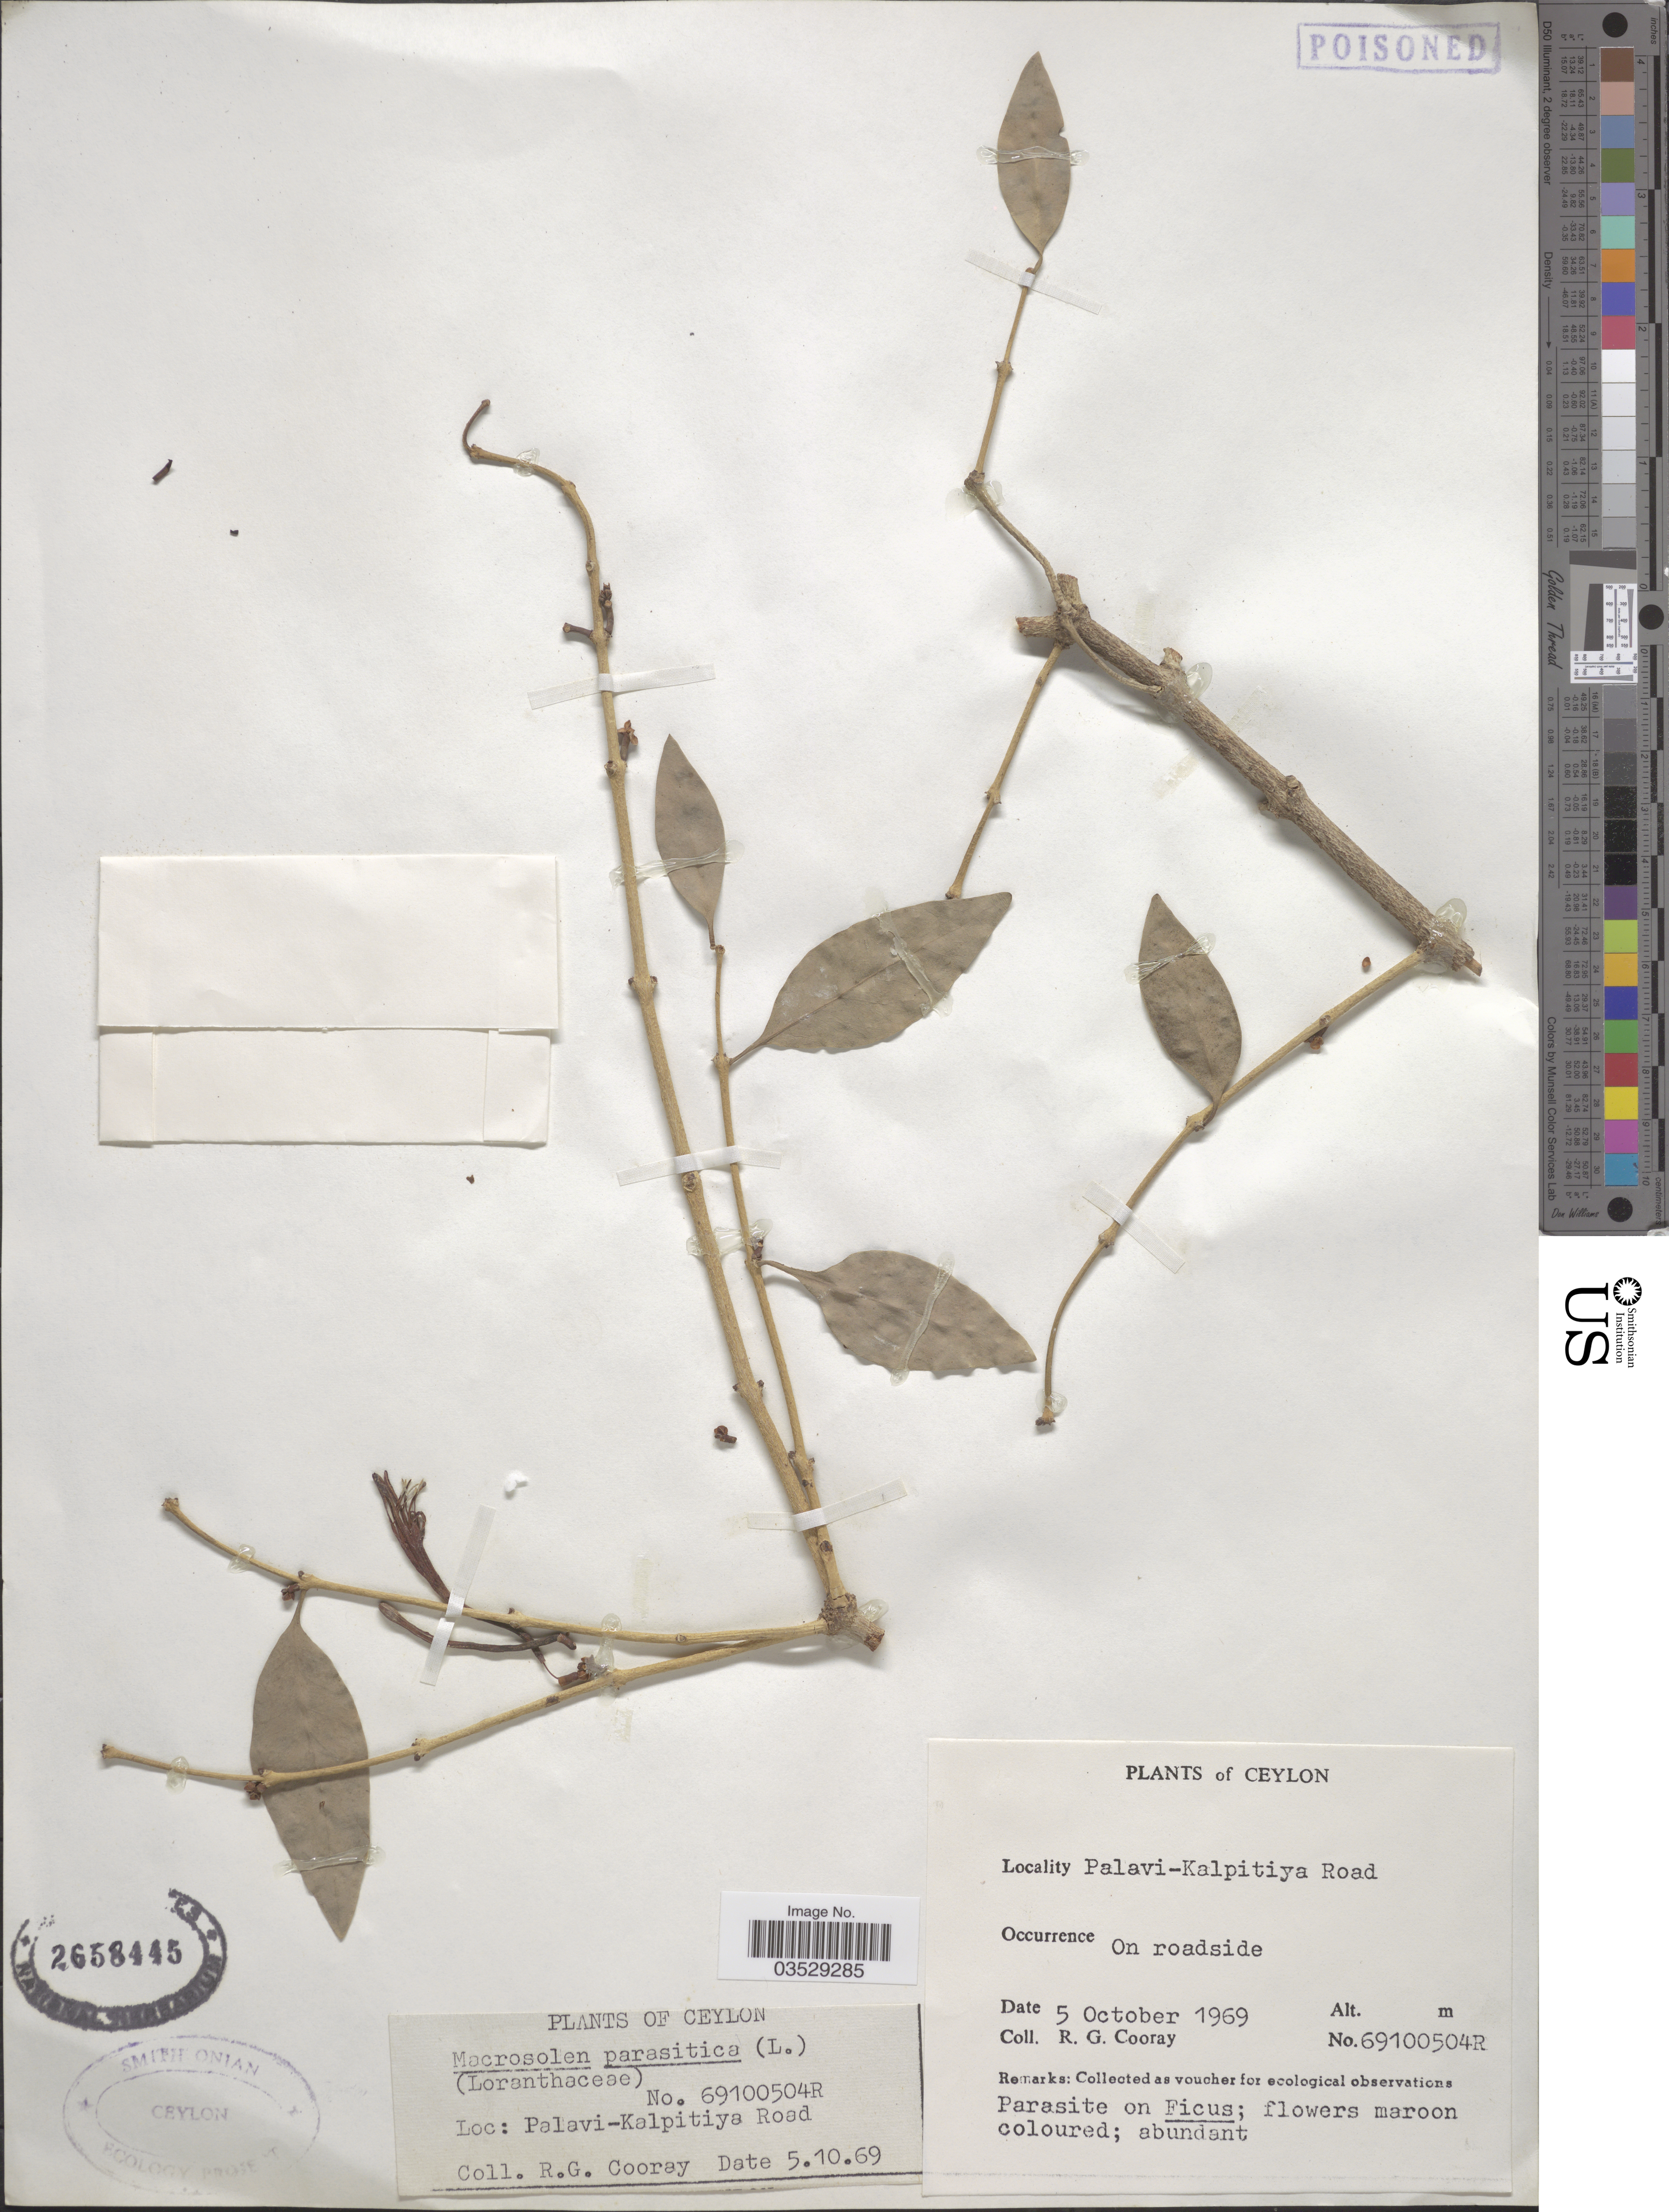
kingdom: Plantae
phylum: Tracheophyta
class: Magnoliopsida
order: Santalales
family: Loranthaceae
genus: Macrosolen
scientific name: Macrosolen parasiticus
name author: (L.) Danser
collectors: R. Cooray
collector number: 59100504R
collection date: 1969-10-05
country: Sri Lanka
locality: Ceylon. Palavi-Kalpitiya Road. On roadside.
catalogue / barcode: US 2658445